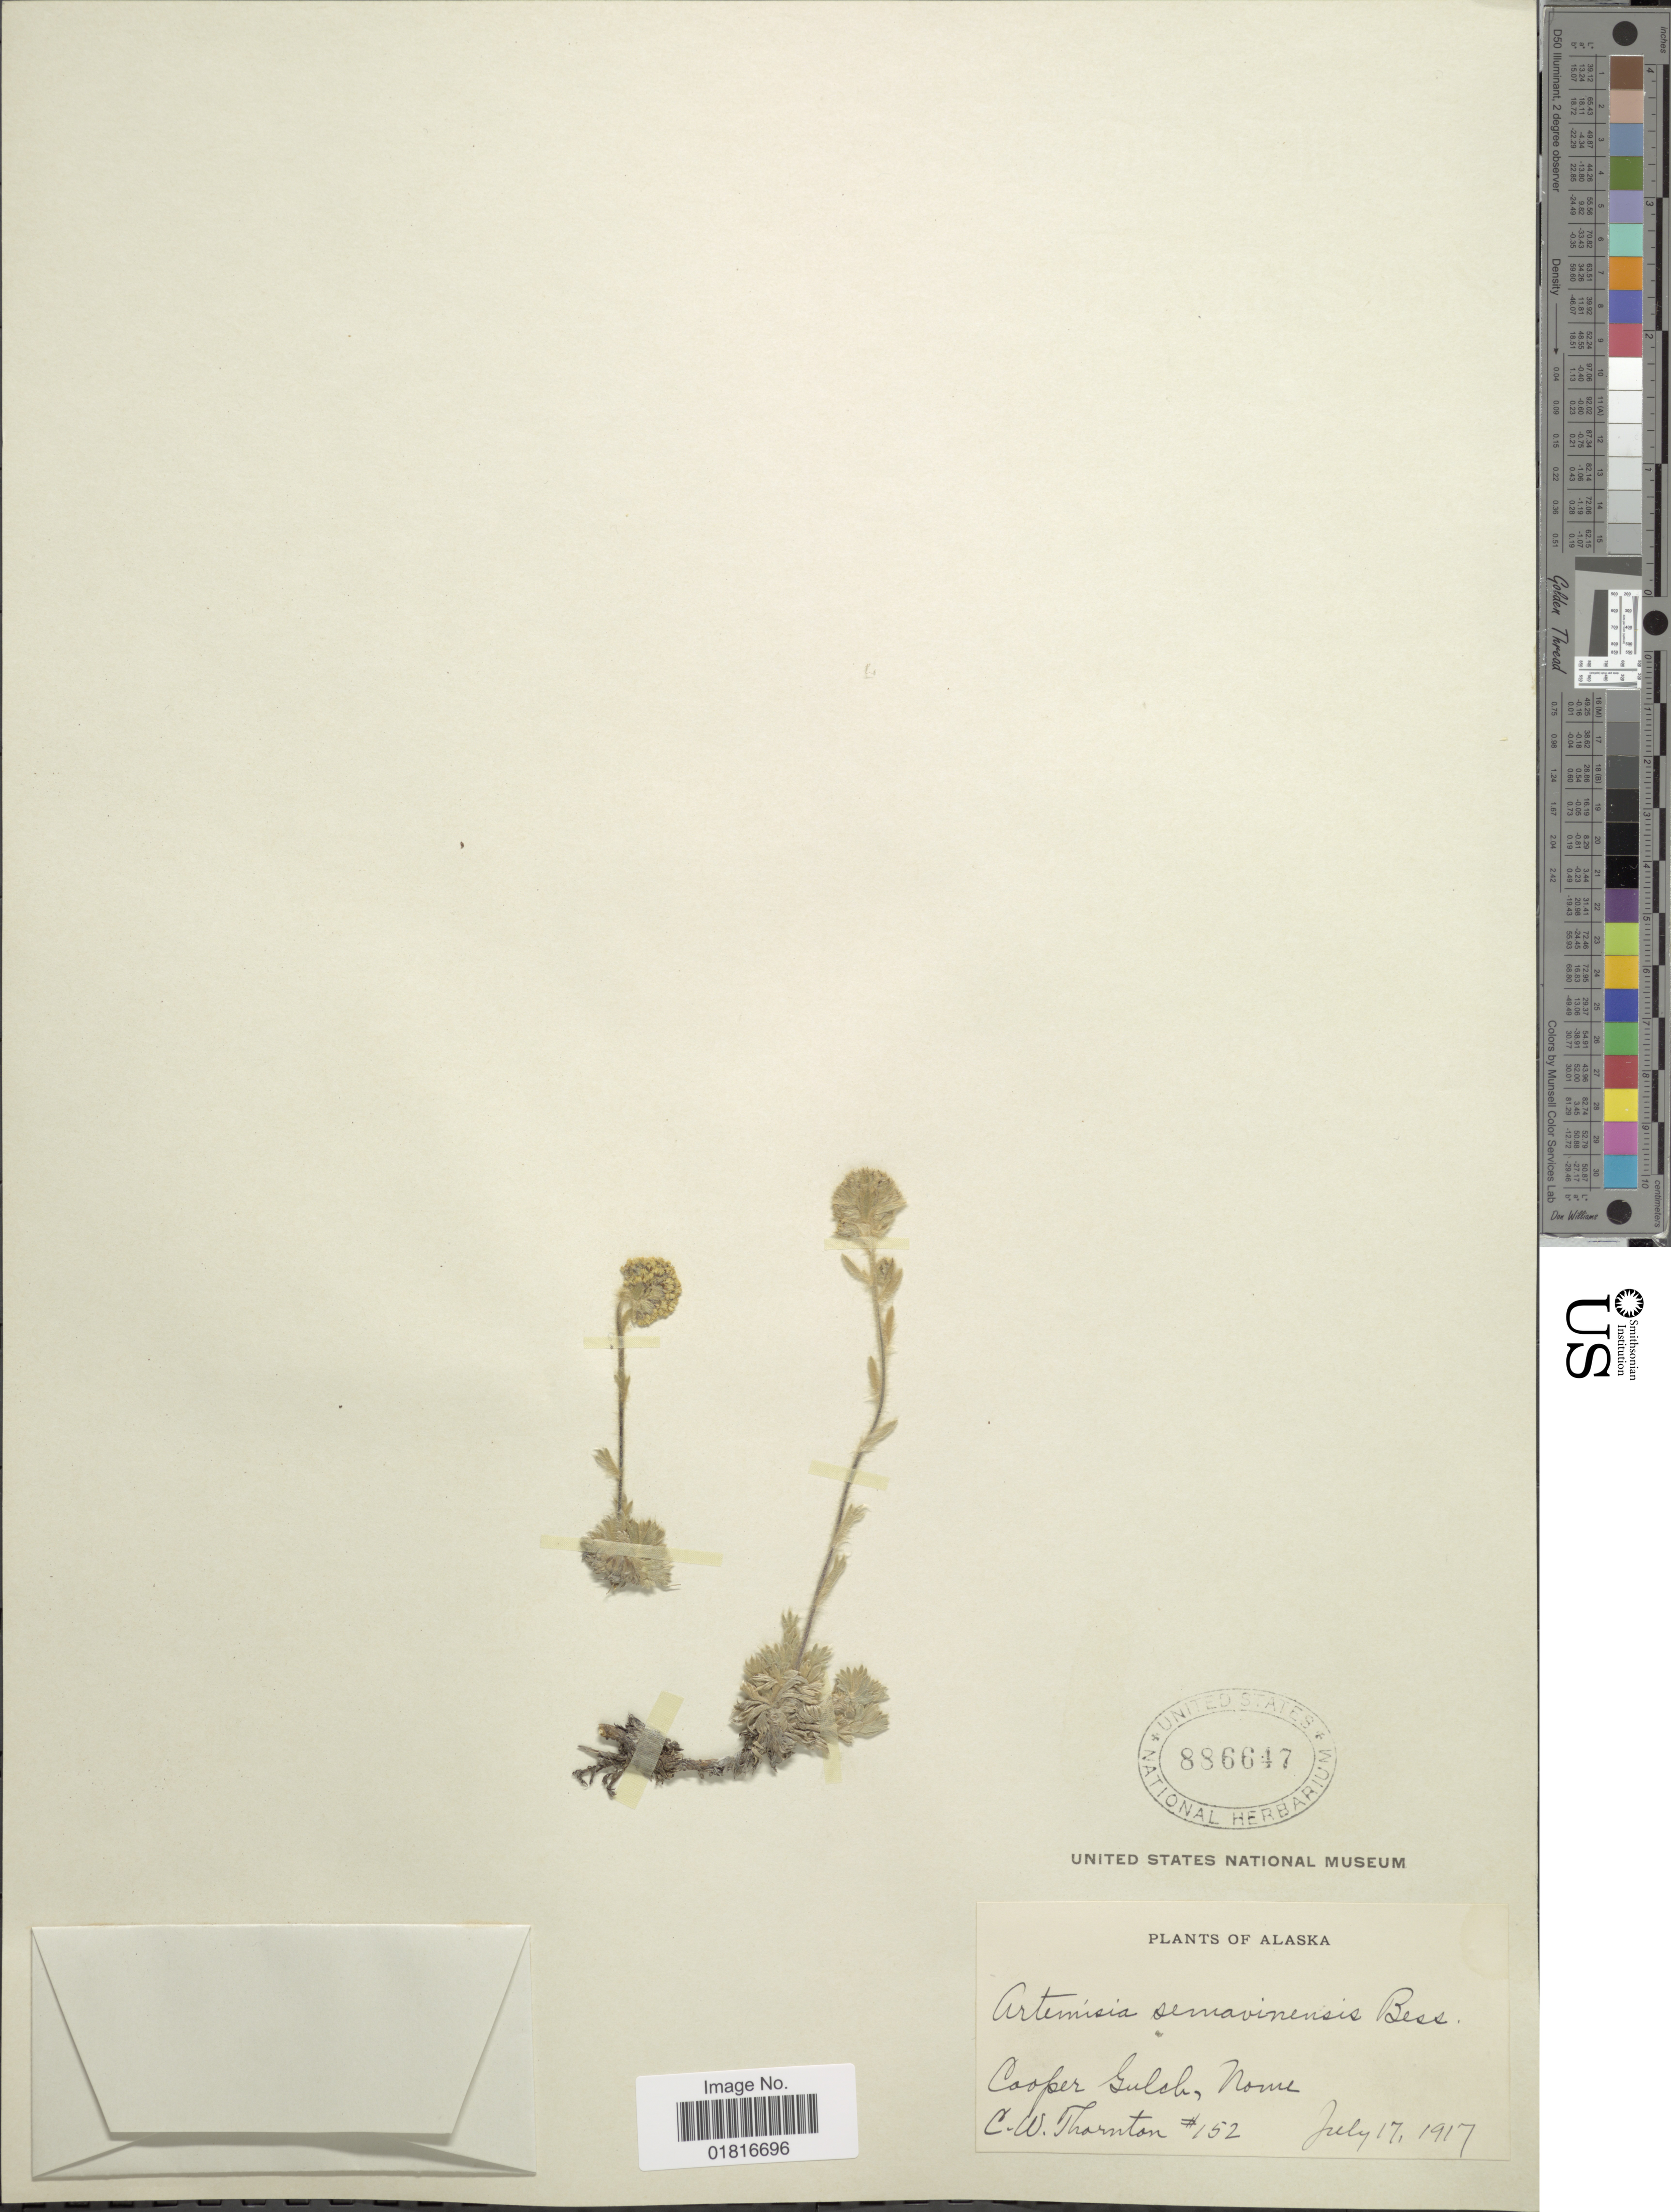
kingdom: Plantae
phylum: Tracheophyta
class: Magnoliopsida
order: Asterales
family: Asteraceae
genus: Artemisia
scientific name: Artemisia senjavinensis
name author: Besser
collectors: C. Thornton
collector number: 152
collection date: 1917-07-17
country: United States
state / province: Alaska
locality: Cooper Gulch, Nome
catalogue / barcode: US 886647